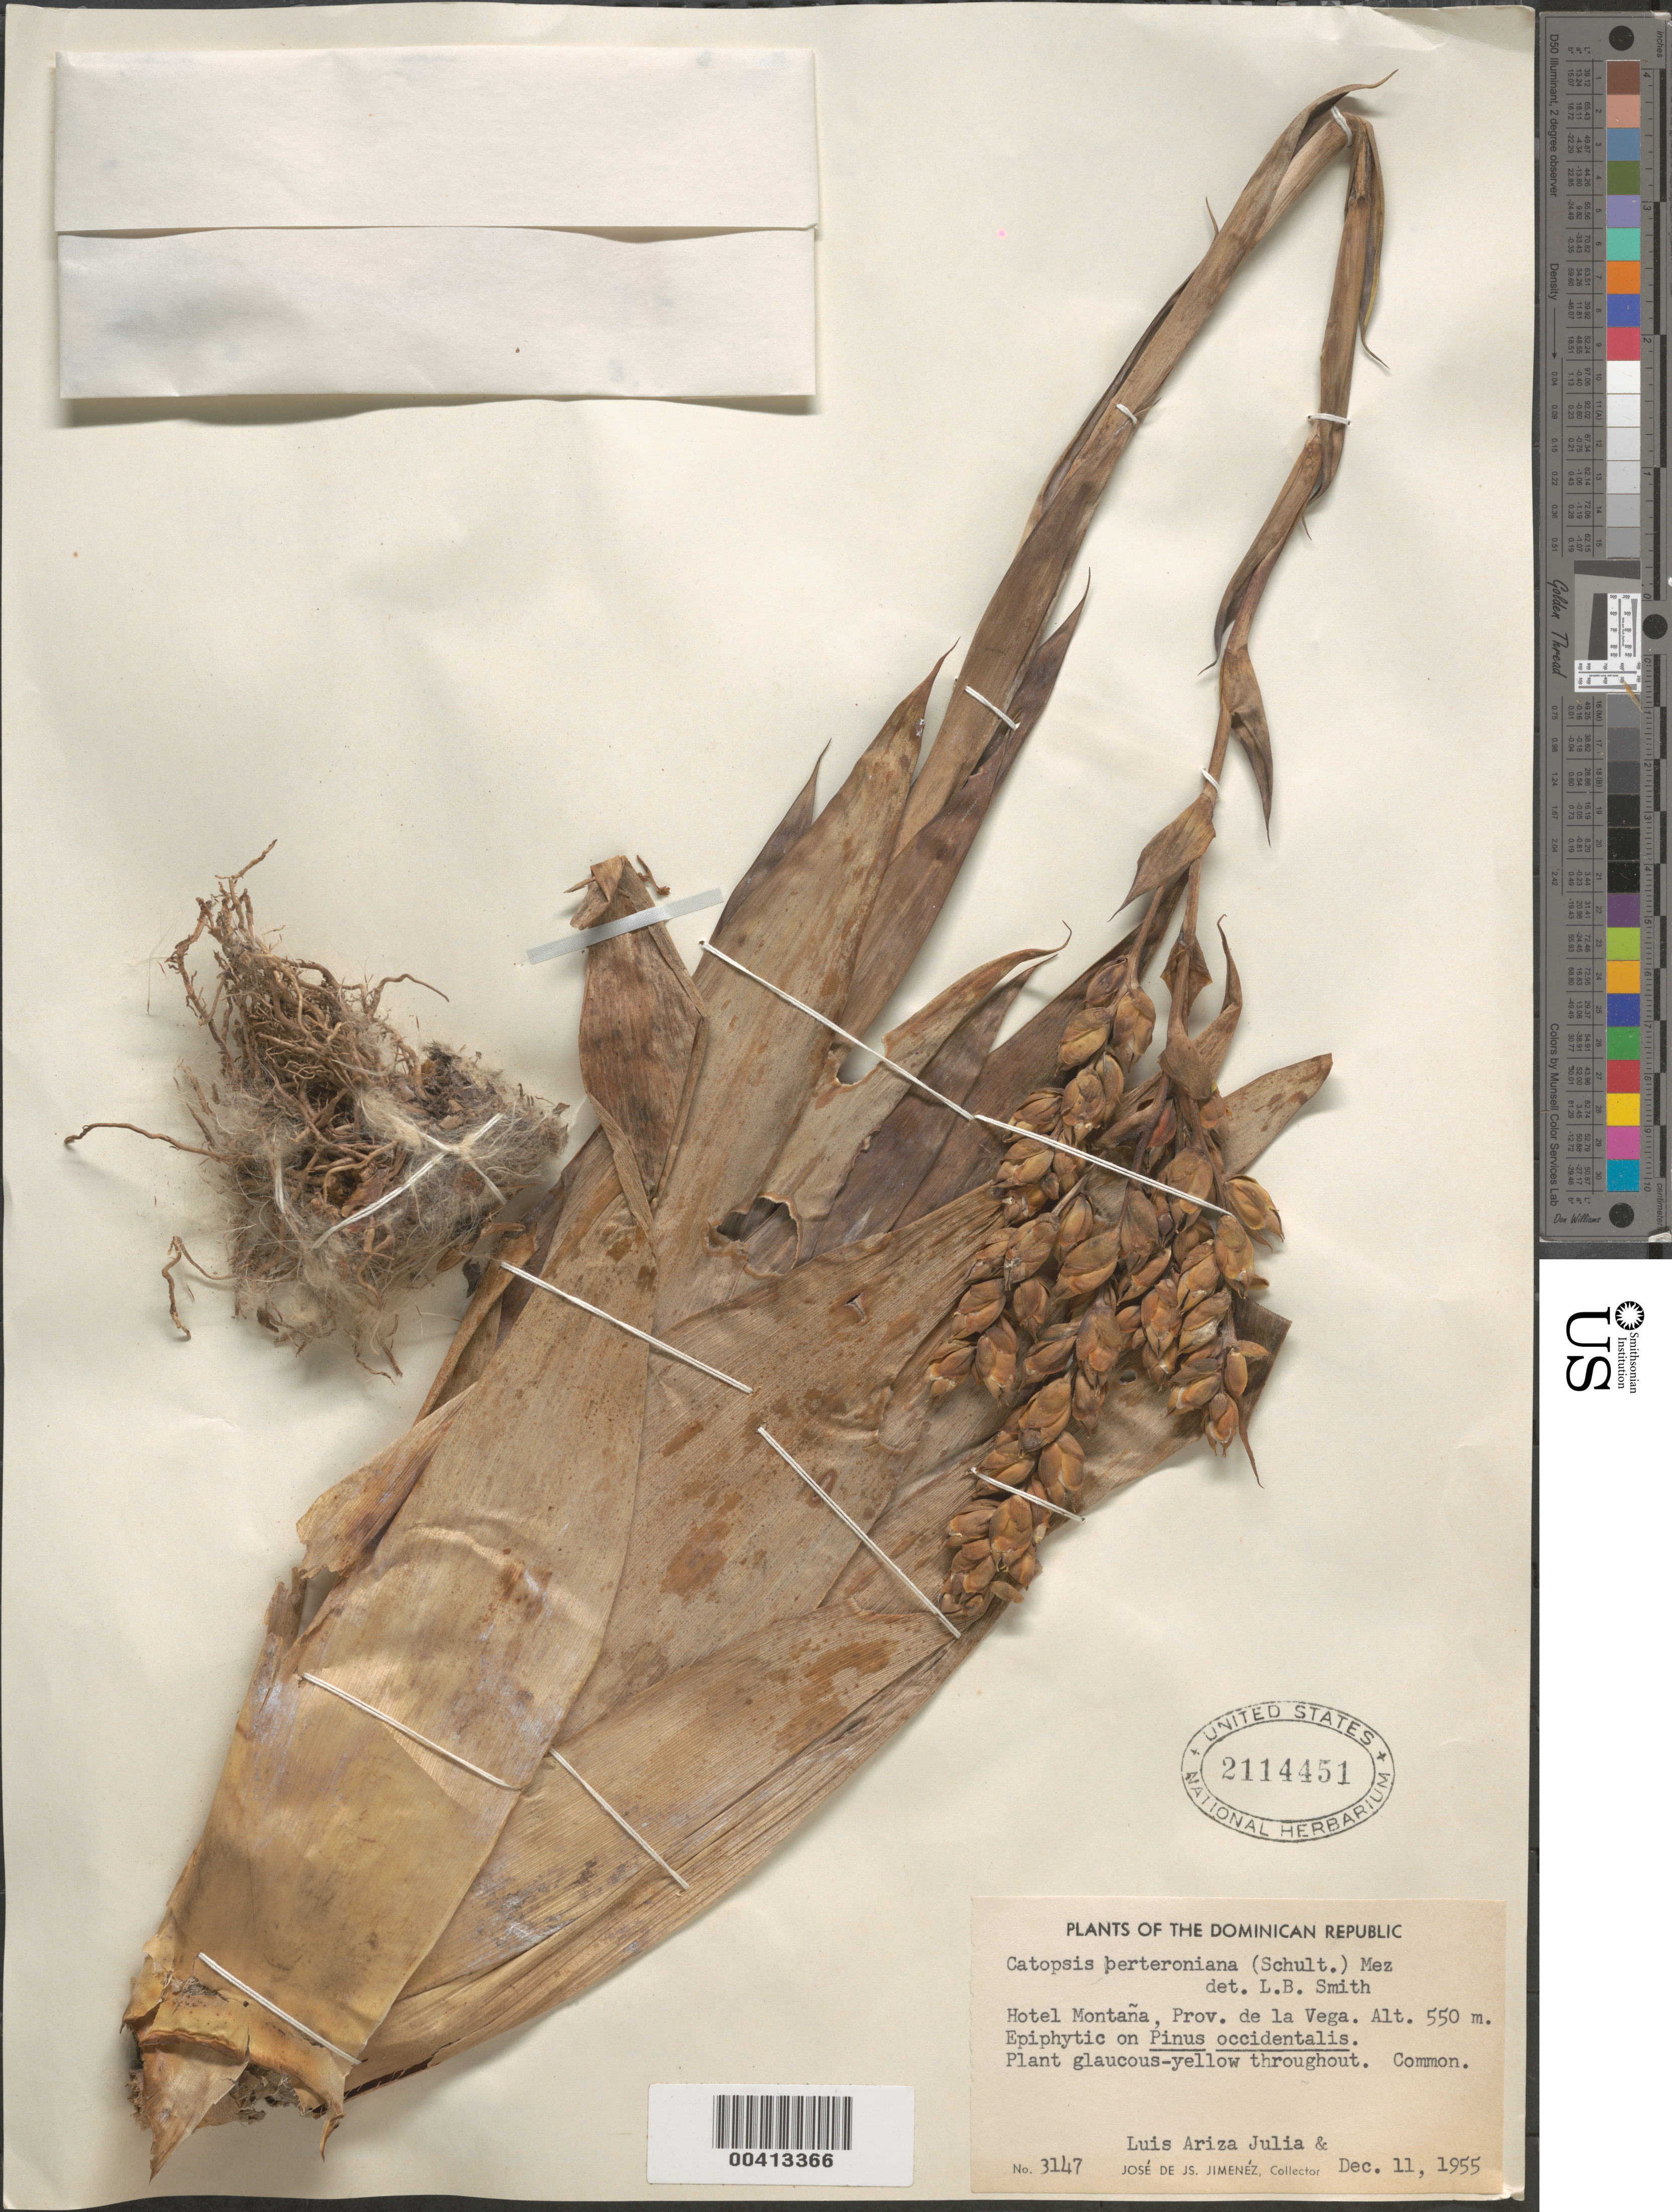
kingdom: Plantae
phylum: Tracheophyta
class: Liliopsida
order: Poales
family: Bromeliaceae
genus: Catopsis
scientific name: Catopsis berteroniana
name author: (Schult. & Schult. f.) Mez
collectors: L. Julia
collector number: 3147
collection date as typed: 11 Dec 1955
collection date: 1955-12-11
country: Dominican Republic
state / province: La Vega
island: Hispaniola Island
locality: Hotel montana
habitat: Epiphyte on pinus occidentalis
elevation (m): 550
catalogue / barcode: US 2114451